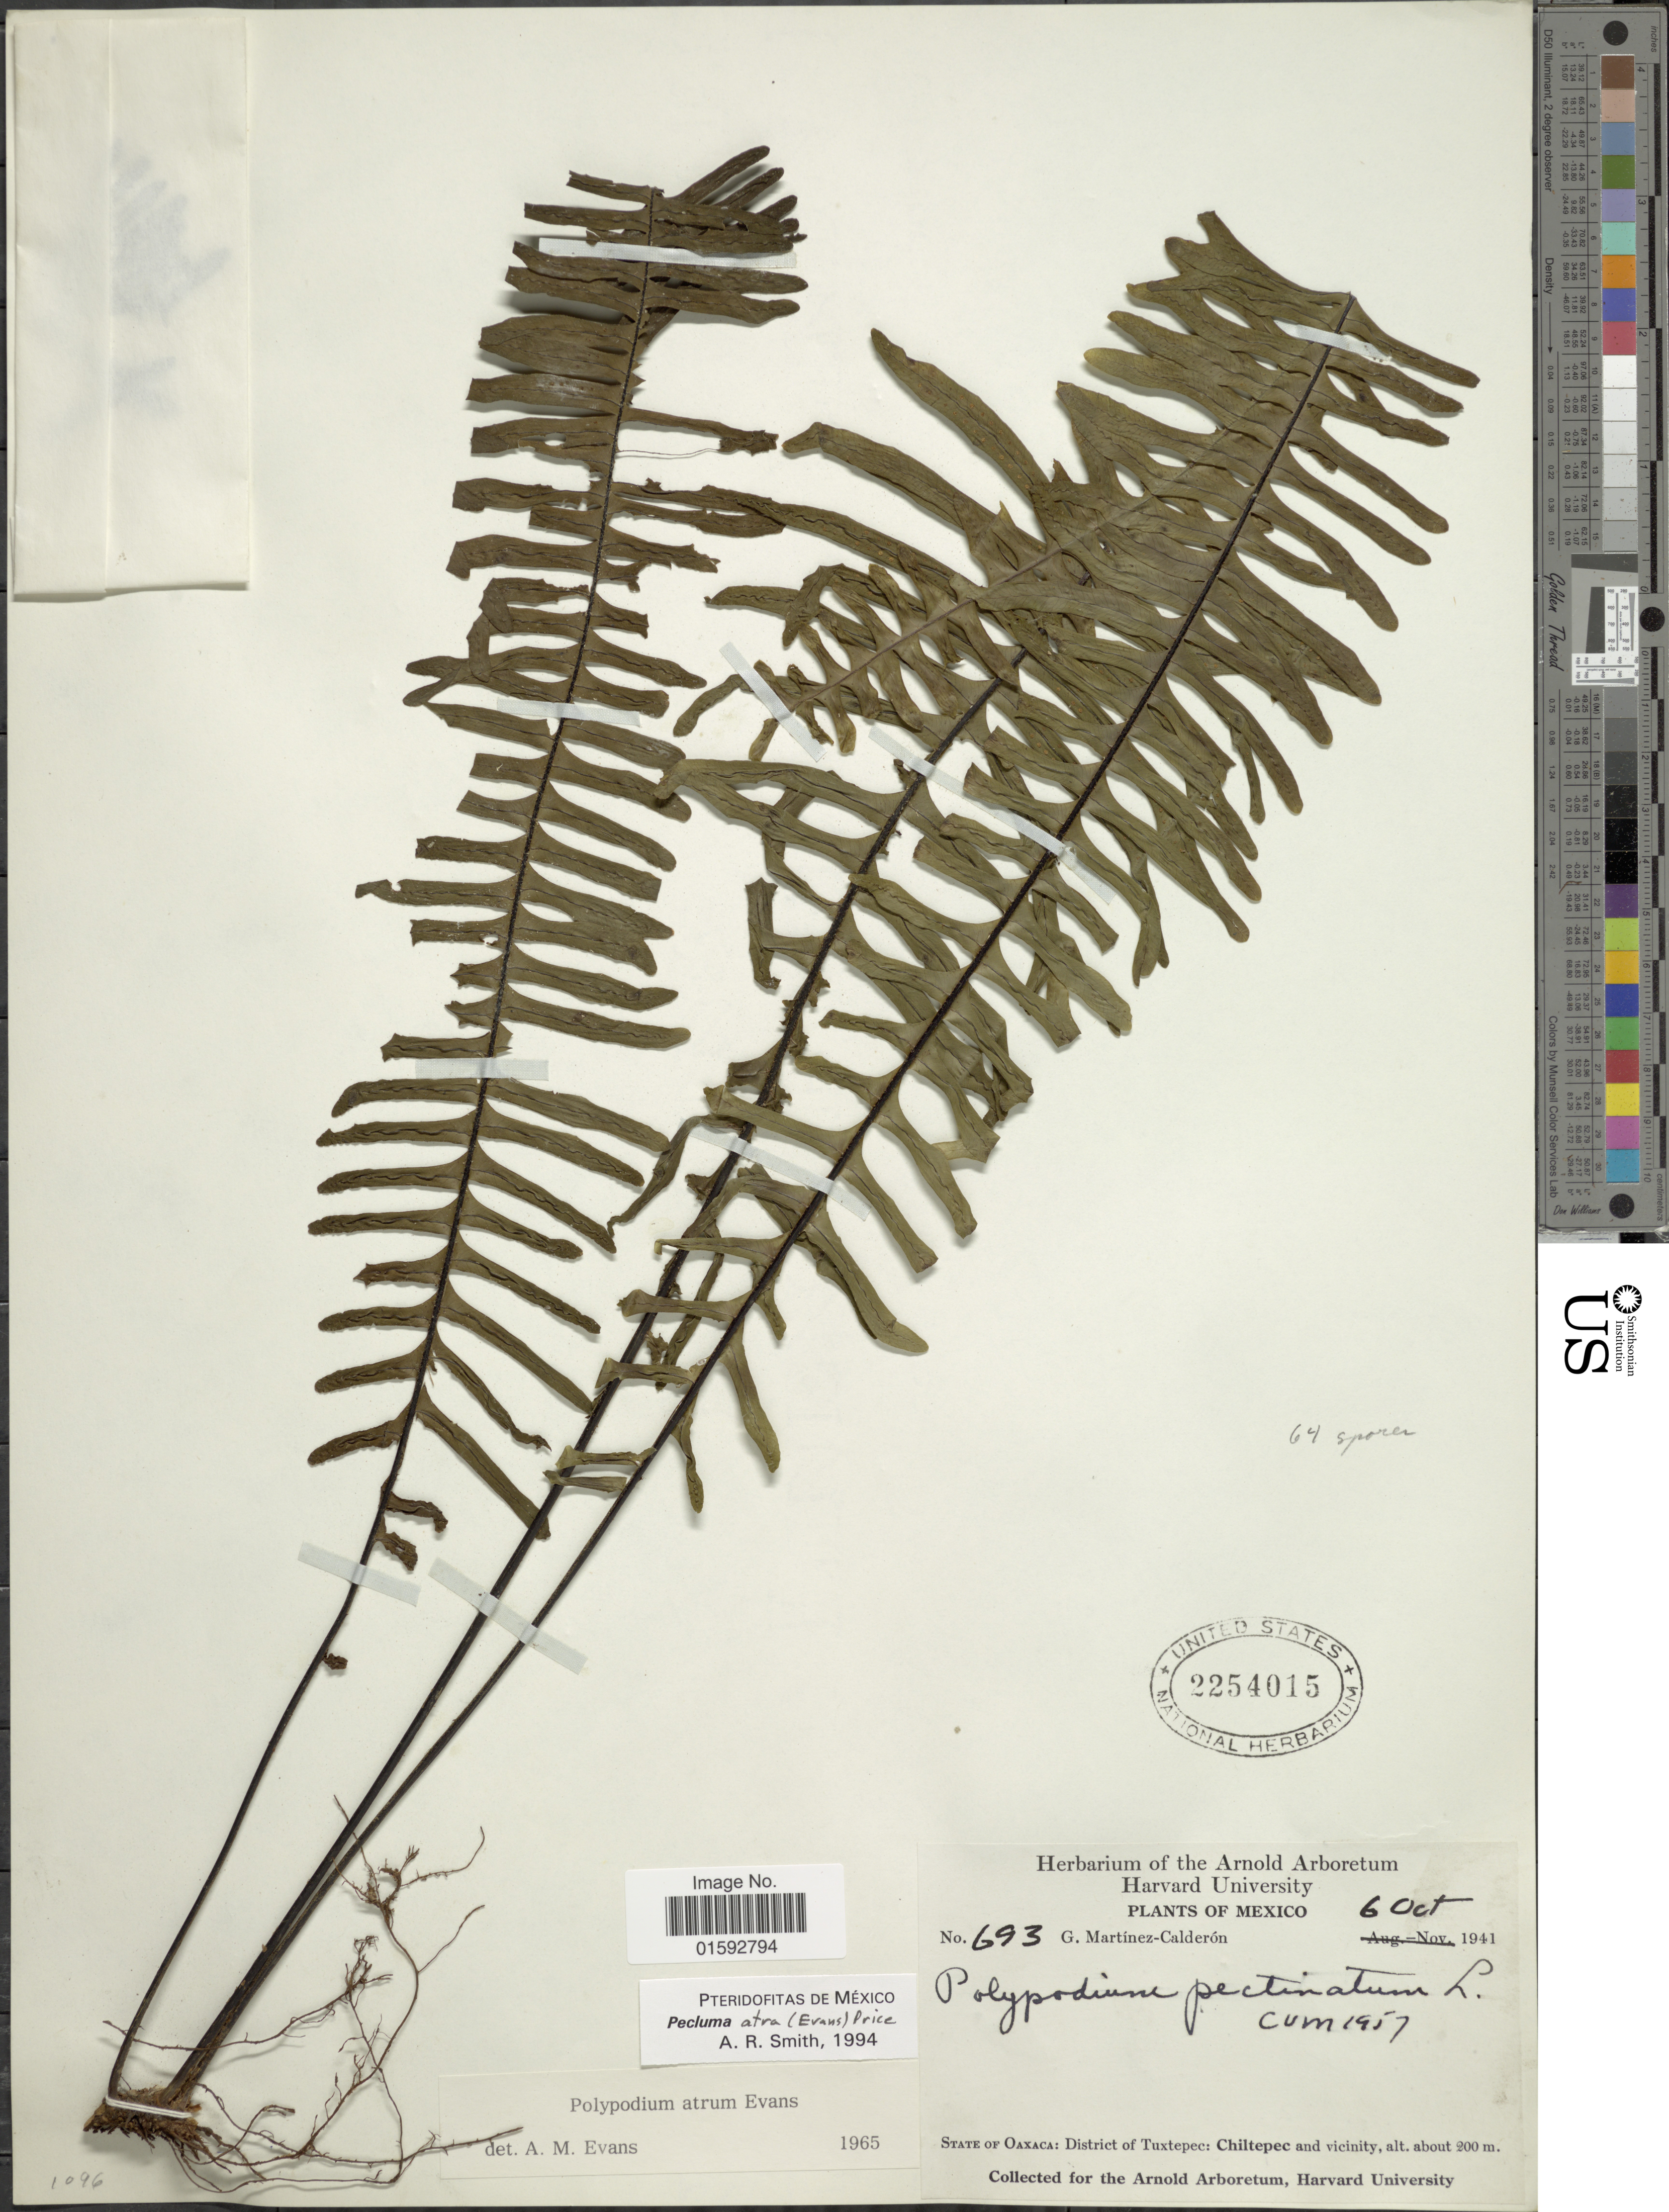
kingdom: Plantae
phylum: Tracheophyta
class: Polypodiopsida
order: Polypodiales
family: Polypodiaceae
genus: Pecluma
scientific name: Pecluma atra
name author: (Rosenst.) M.G. Price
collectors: G. Martínez Calderón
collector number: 693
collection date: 1941-10-06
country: Mexico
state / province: Oaxaca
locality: District of Tuxtepec: Chiltepec and vicinity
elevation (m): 200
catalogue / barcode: US 2254015